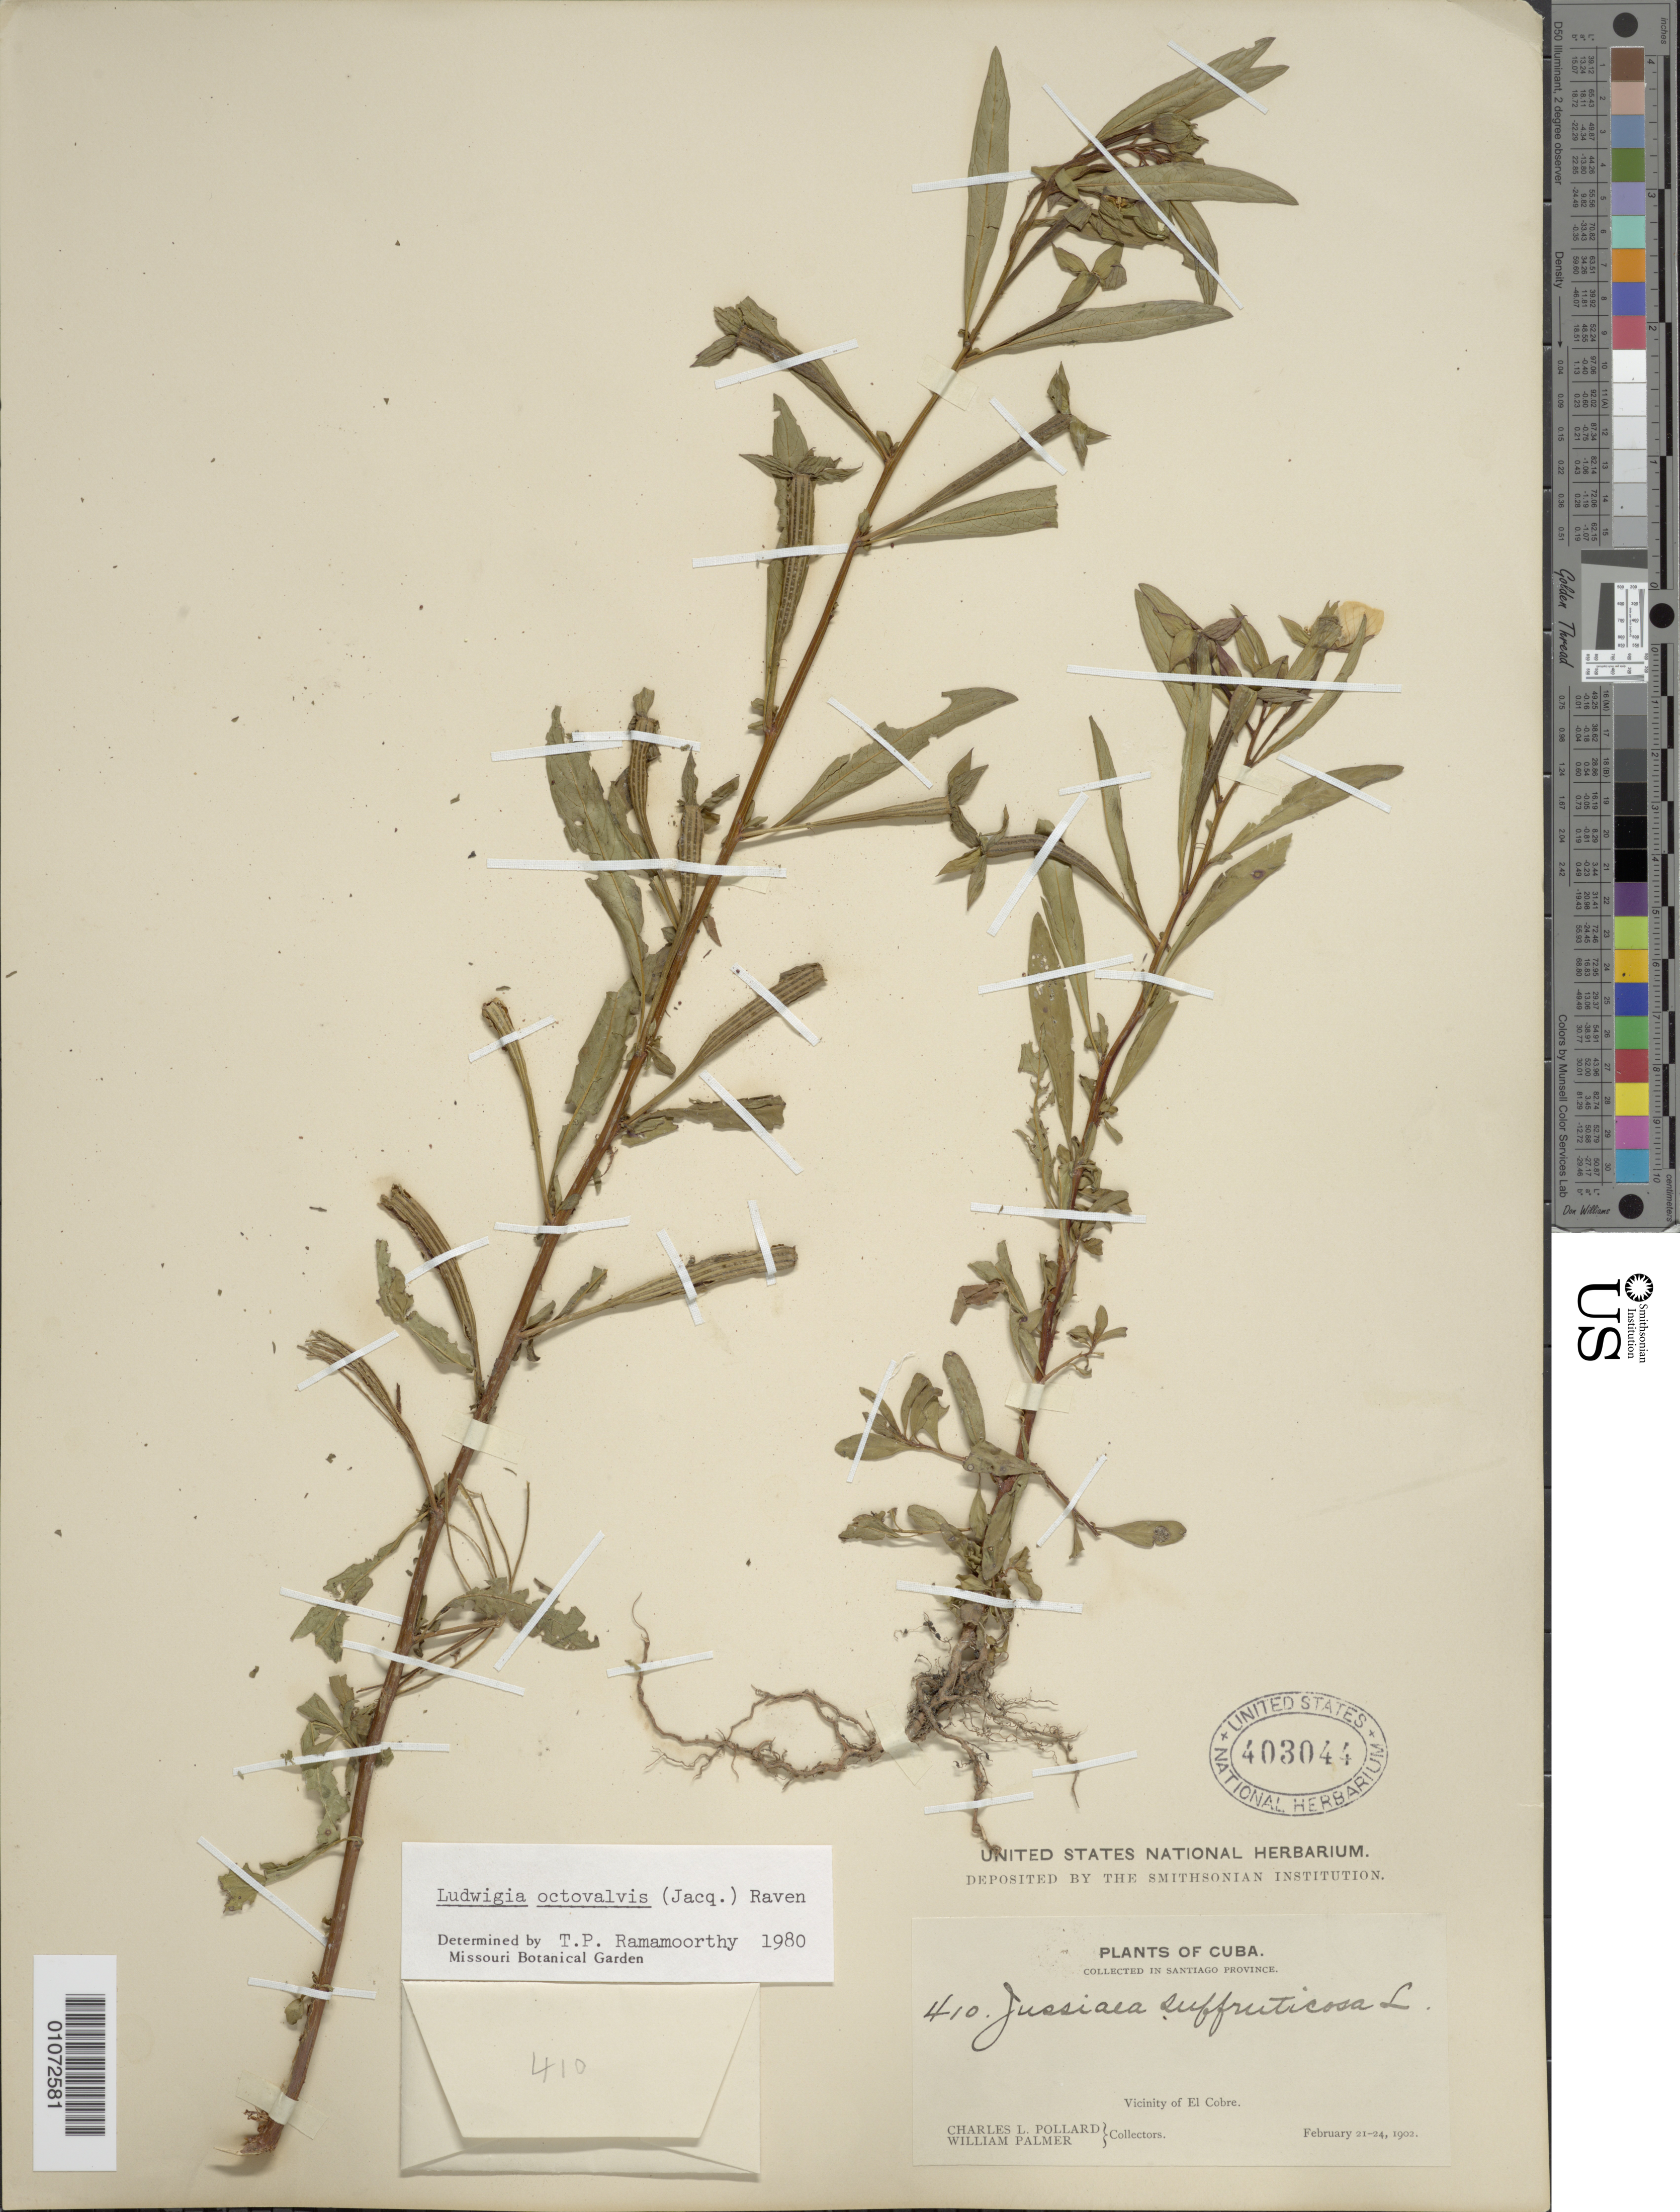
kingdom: Plantae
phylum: Tracheophyta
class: Magnoliopsida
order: Myrtales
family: Onagraceae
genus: Ludwigia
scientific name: Ludwigia octovalvis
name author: (Jacq.) P.H. Raven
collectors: C. L. Pollard & W. Palmer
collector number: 410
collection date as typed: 21 Feb 1901 to 24 Feb 1901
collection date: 1901-02-21/1901-02-24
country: Cuba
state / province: Santiago de Cuba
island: Cuba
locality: Vicinity of El Cobre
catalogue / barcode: US 403044